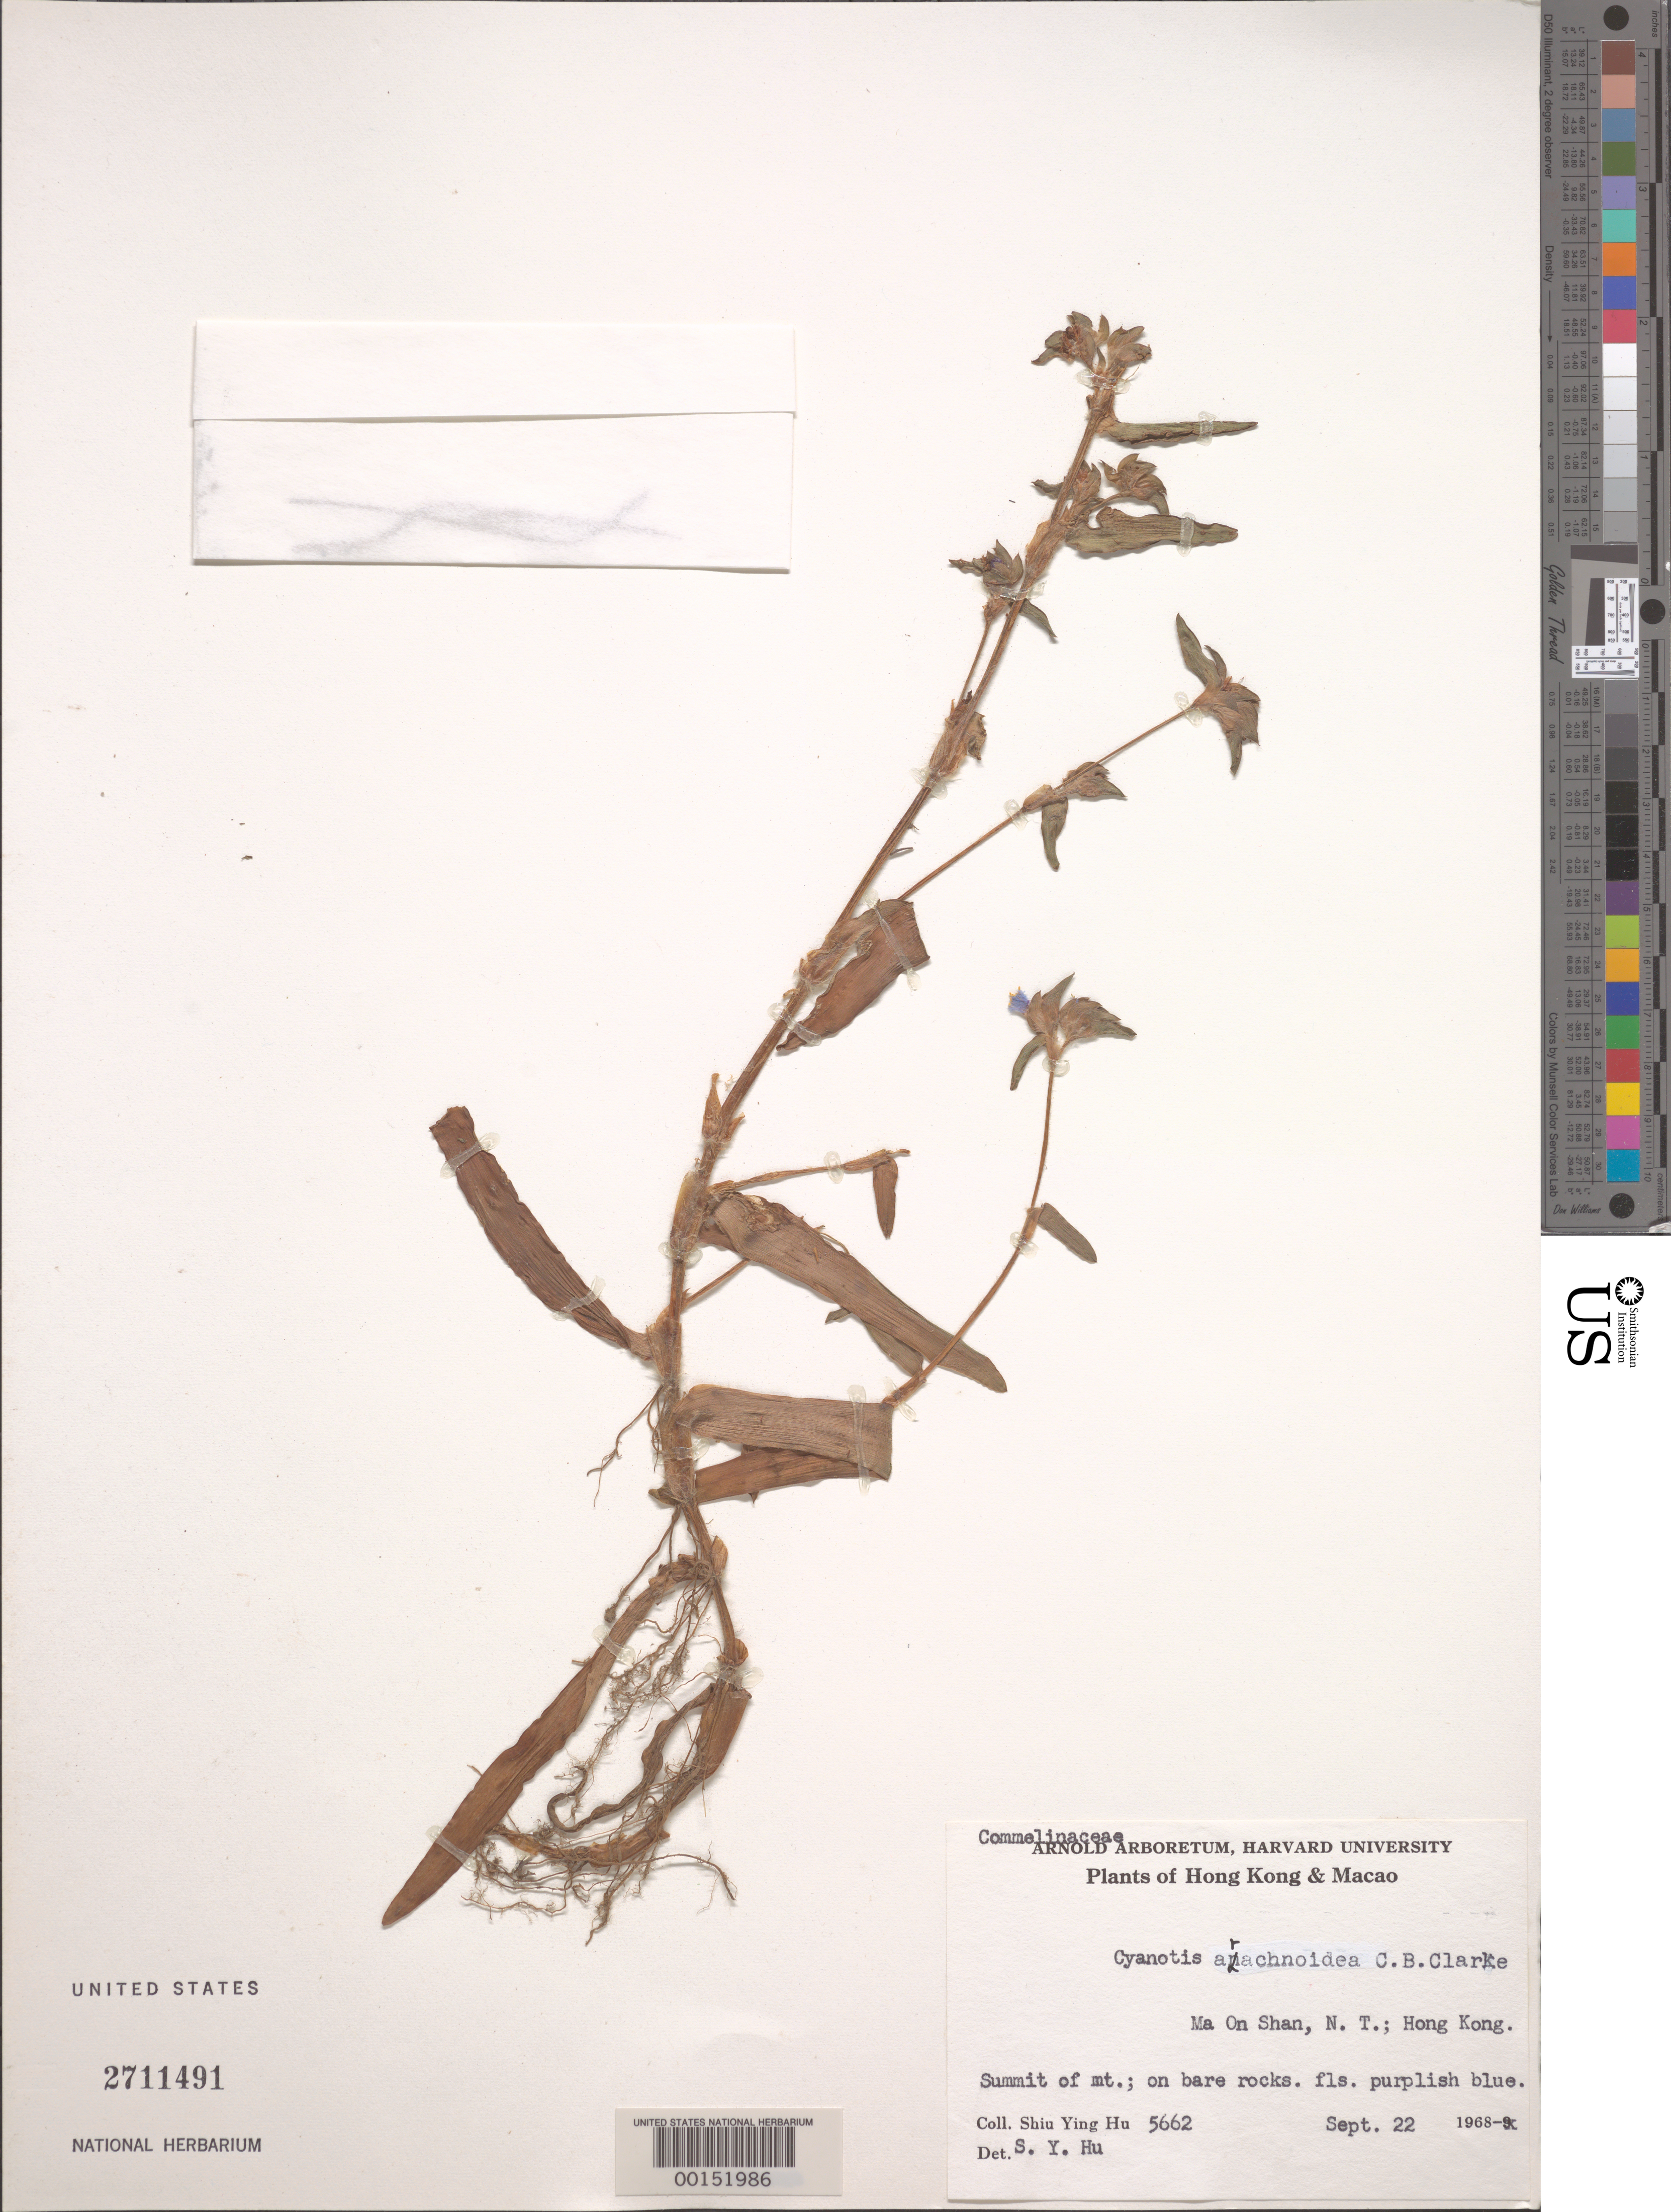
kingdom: Plantae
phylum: Tracheophyta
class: Liliopsida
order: Commelinales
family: Commelinaceae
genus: Cyanotis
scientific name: Cyanotis thwaitesii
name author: Hassk.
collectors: S. H. Hu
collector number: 5662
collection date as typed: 22 Sep 1968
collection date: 1968-09-22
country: China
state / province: Hong Kong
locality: Ma on shan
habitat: Bare rock; mountain summit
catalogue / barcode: US 2711491